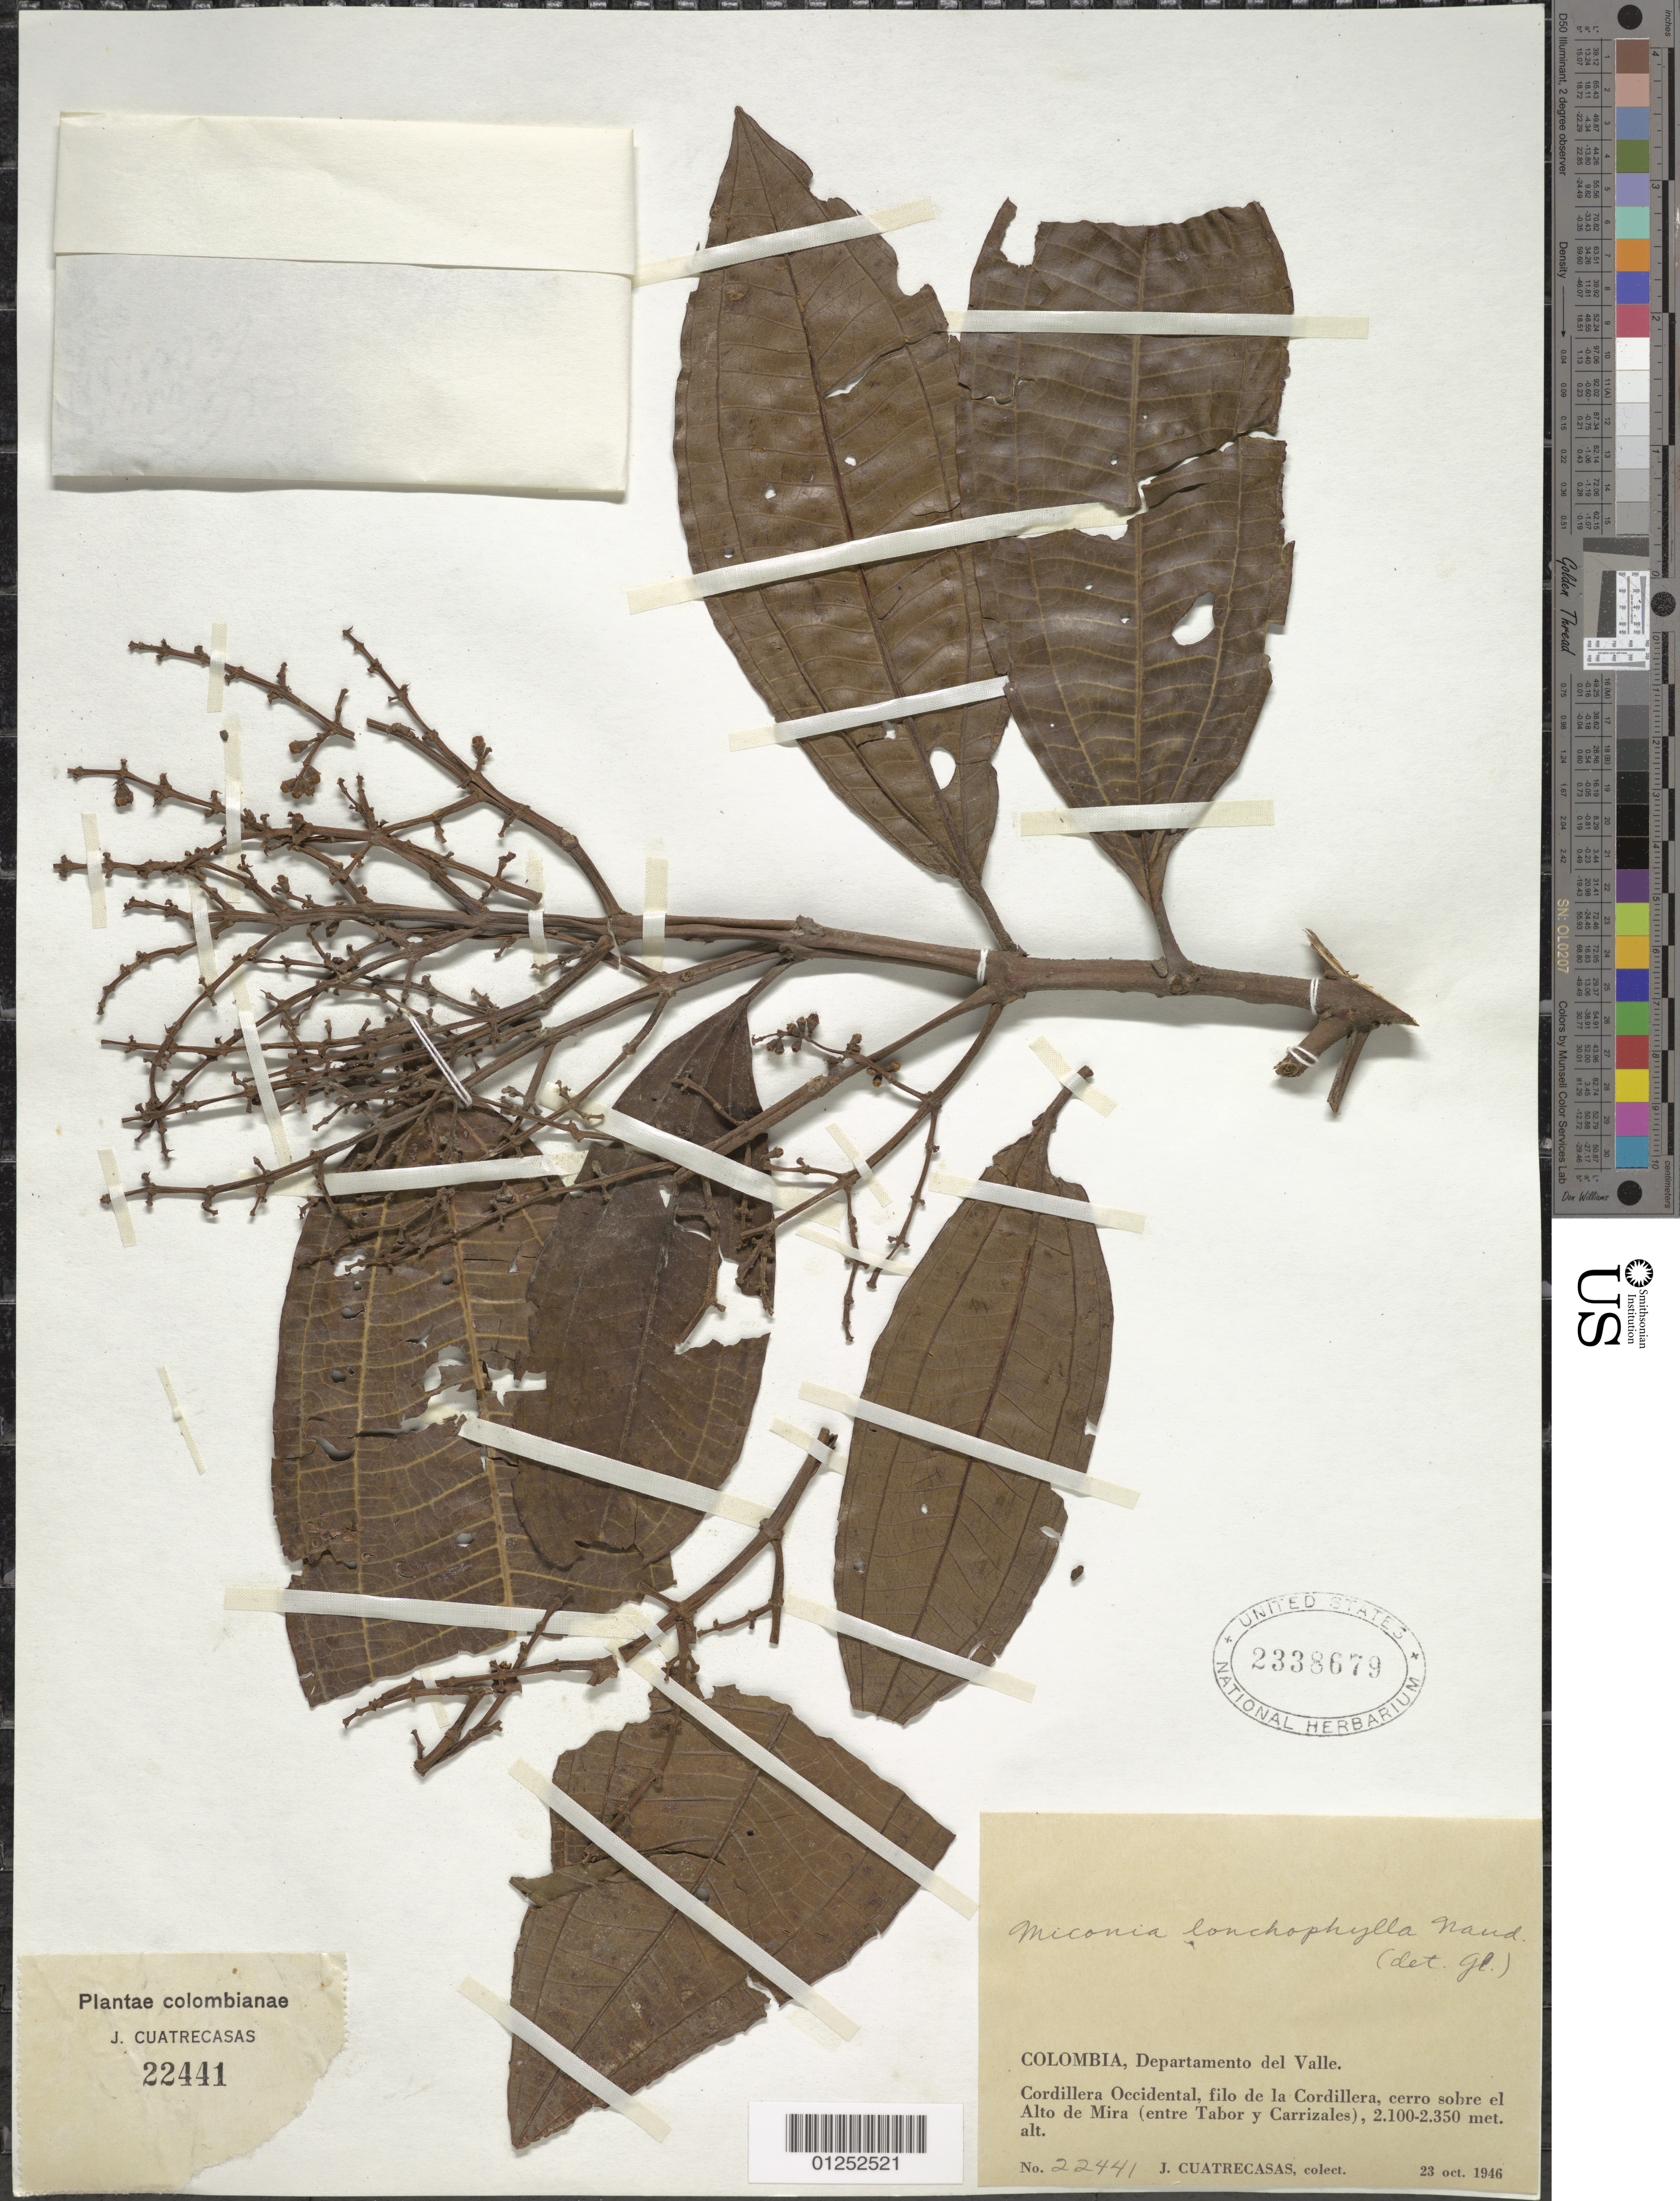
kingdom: Plantae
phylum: Tracheophyta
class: Magnoliopsida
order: Myrtales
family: Melastomataceae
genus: Miconia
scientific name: Miconia lonchophylla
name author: Naudin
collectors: J. Cuatrecasas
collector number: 22441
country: Colombia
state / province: Valle del Cauca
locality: Cordillera Occidental, filo de la Cordillera, cerro sobre el Alto de Mira, between Tabor and Carrizales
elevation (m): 2100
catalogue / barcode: US 2338679